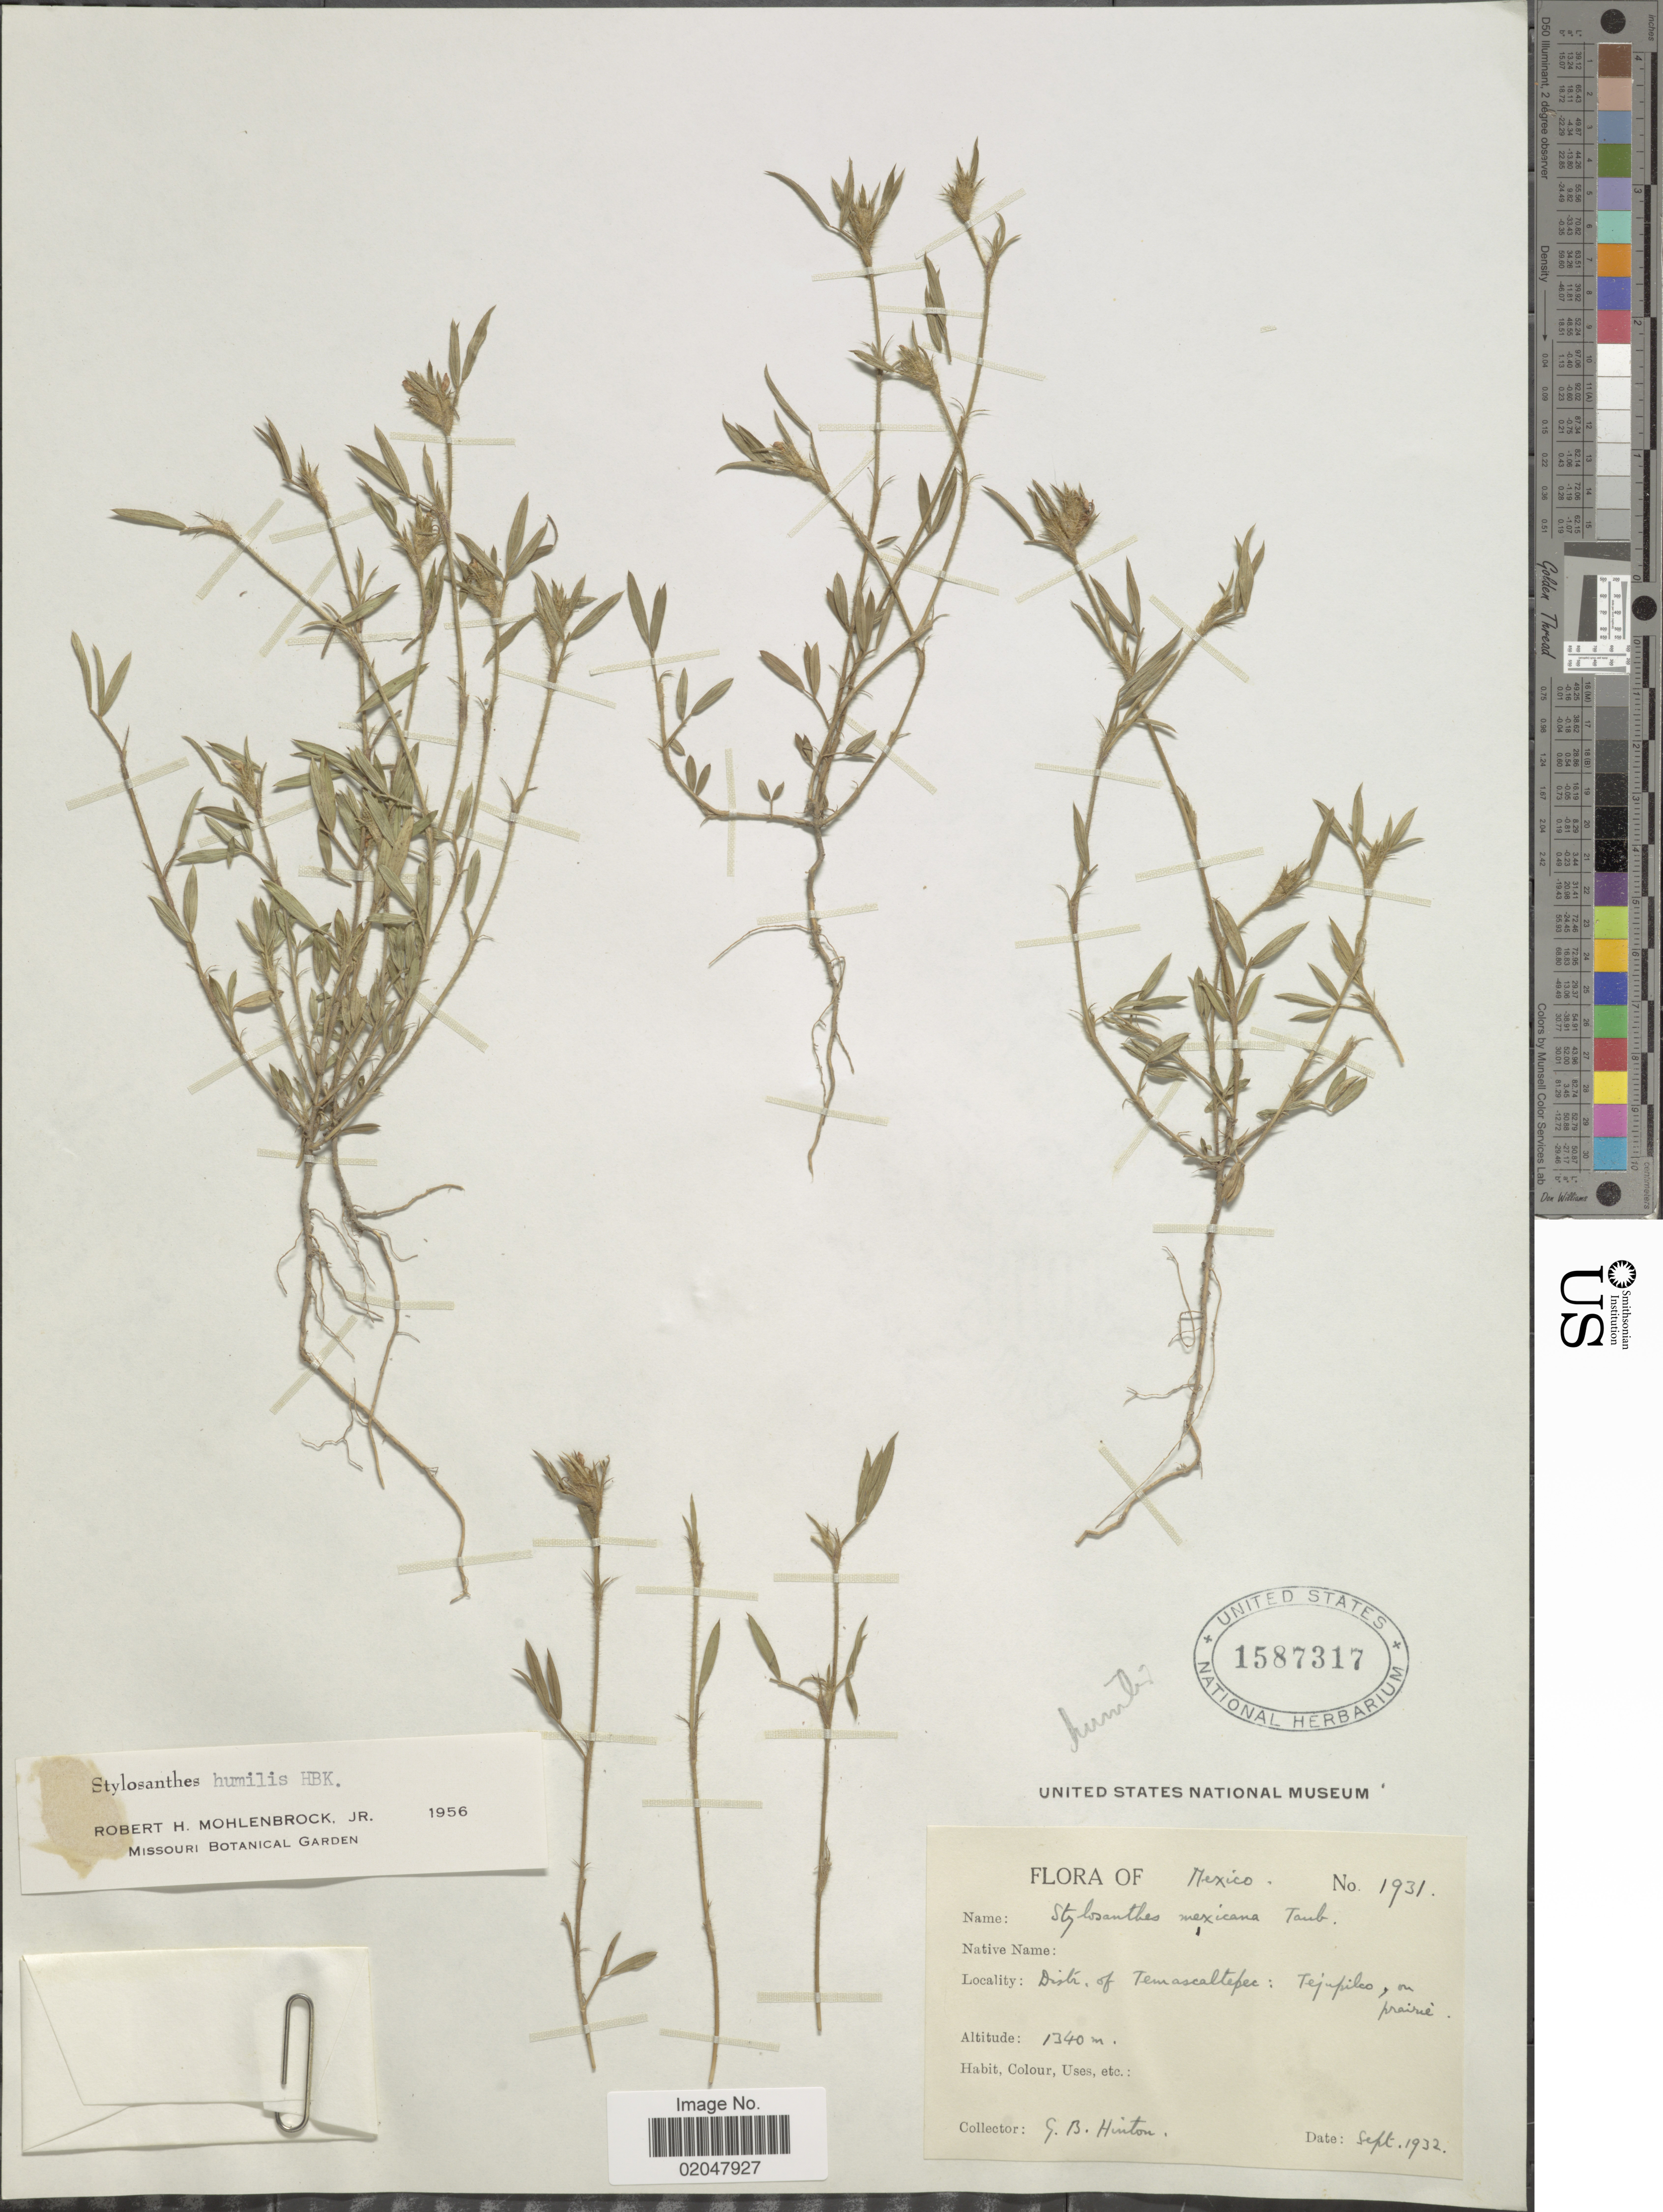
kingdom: Plantae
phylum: Tracheophyta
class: Magnoliopsida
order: Fabales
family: Fabaceae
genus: Stylosanthes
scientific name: Stylosanthes humilis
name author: Kunth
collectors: G. B. Hinton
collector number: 1931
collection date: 1932-09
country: Mexico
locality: District of Temascaltepec: Tejupilco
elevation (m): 1340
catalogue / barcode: US 1587317